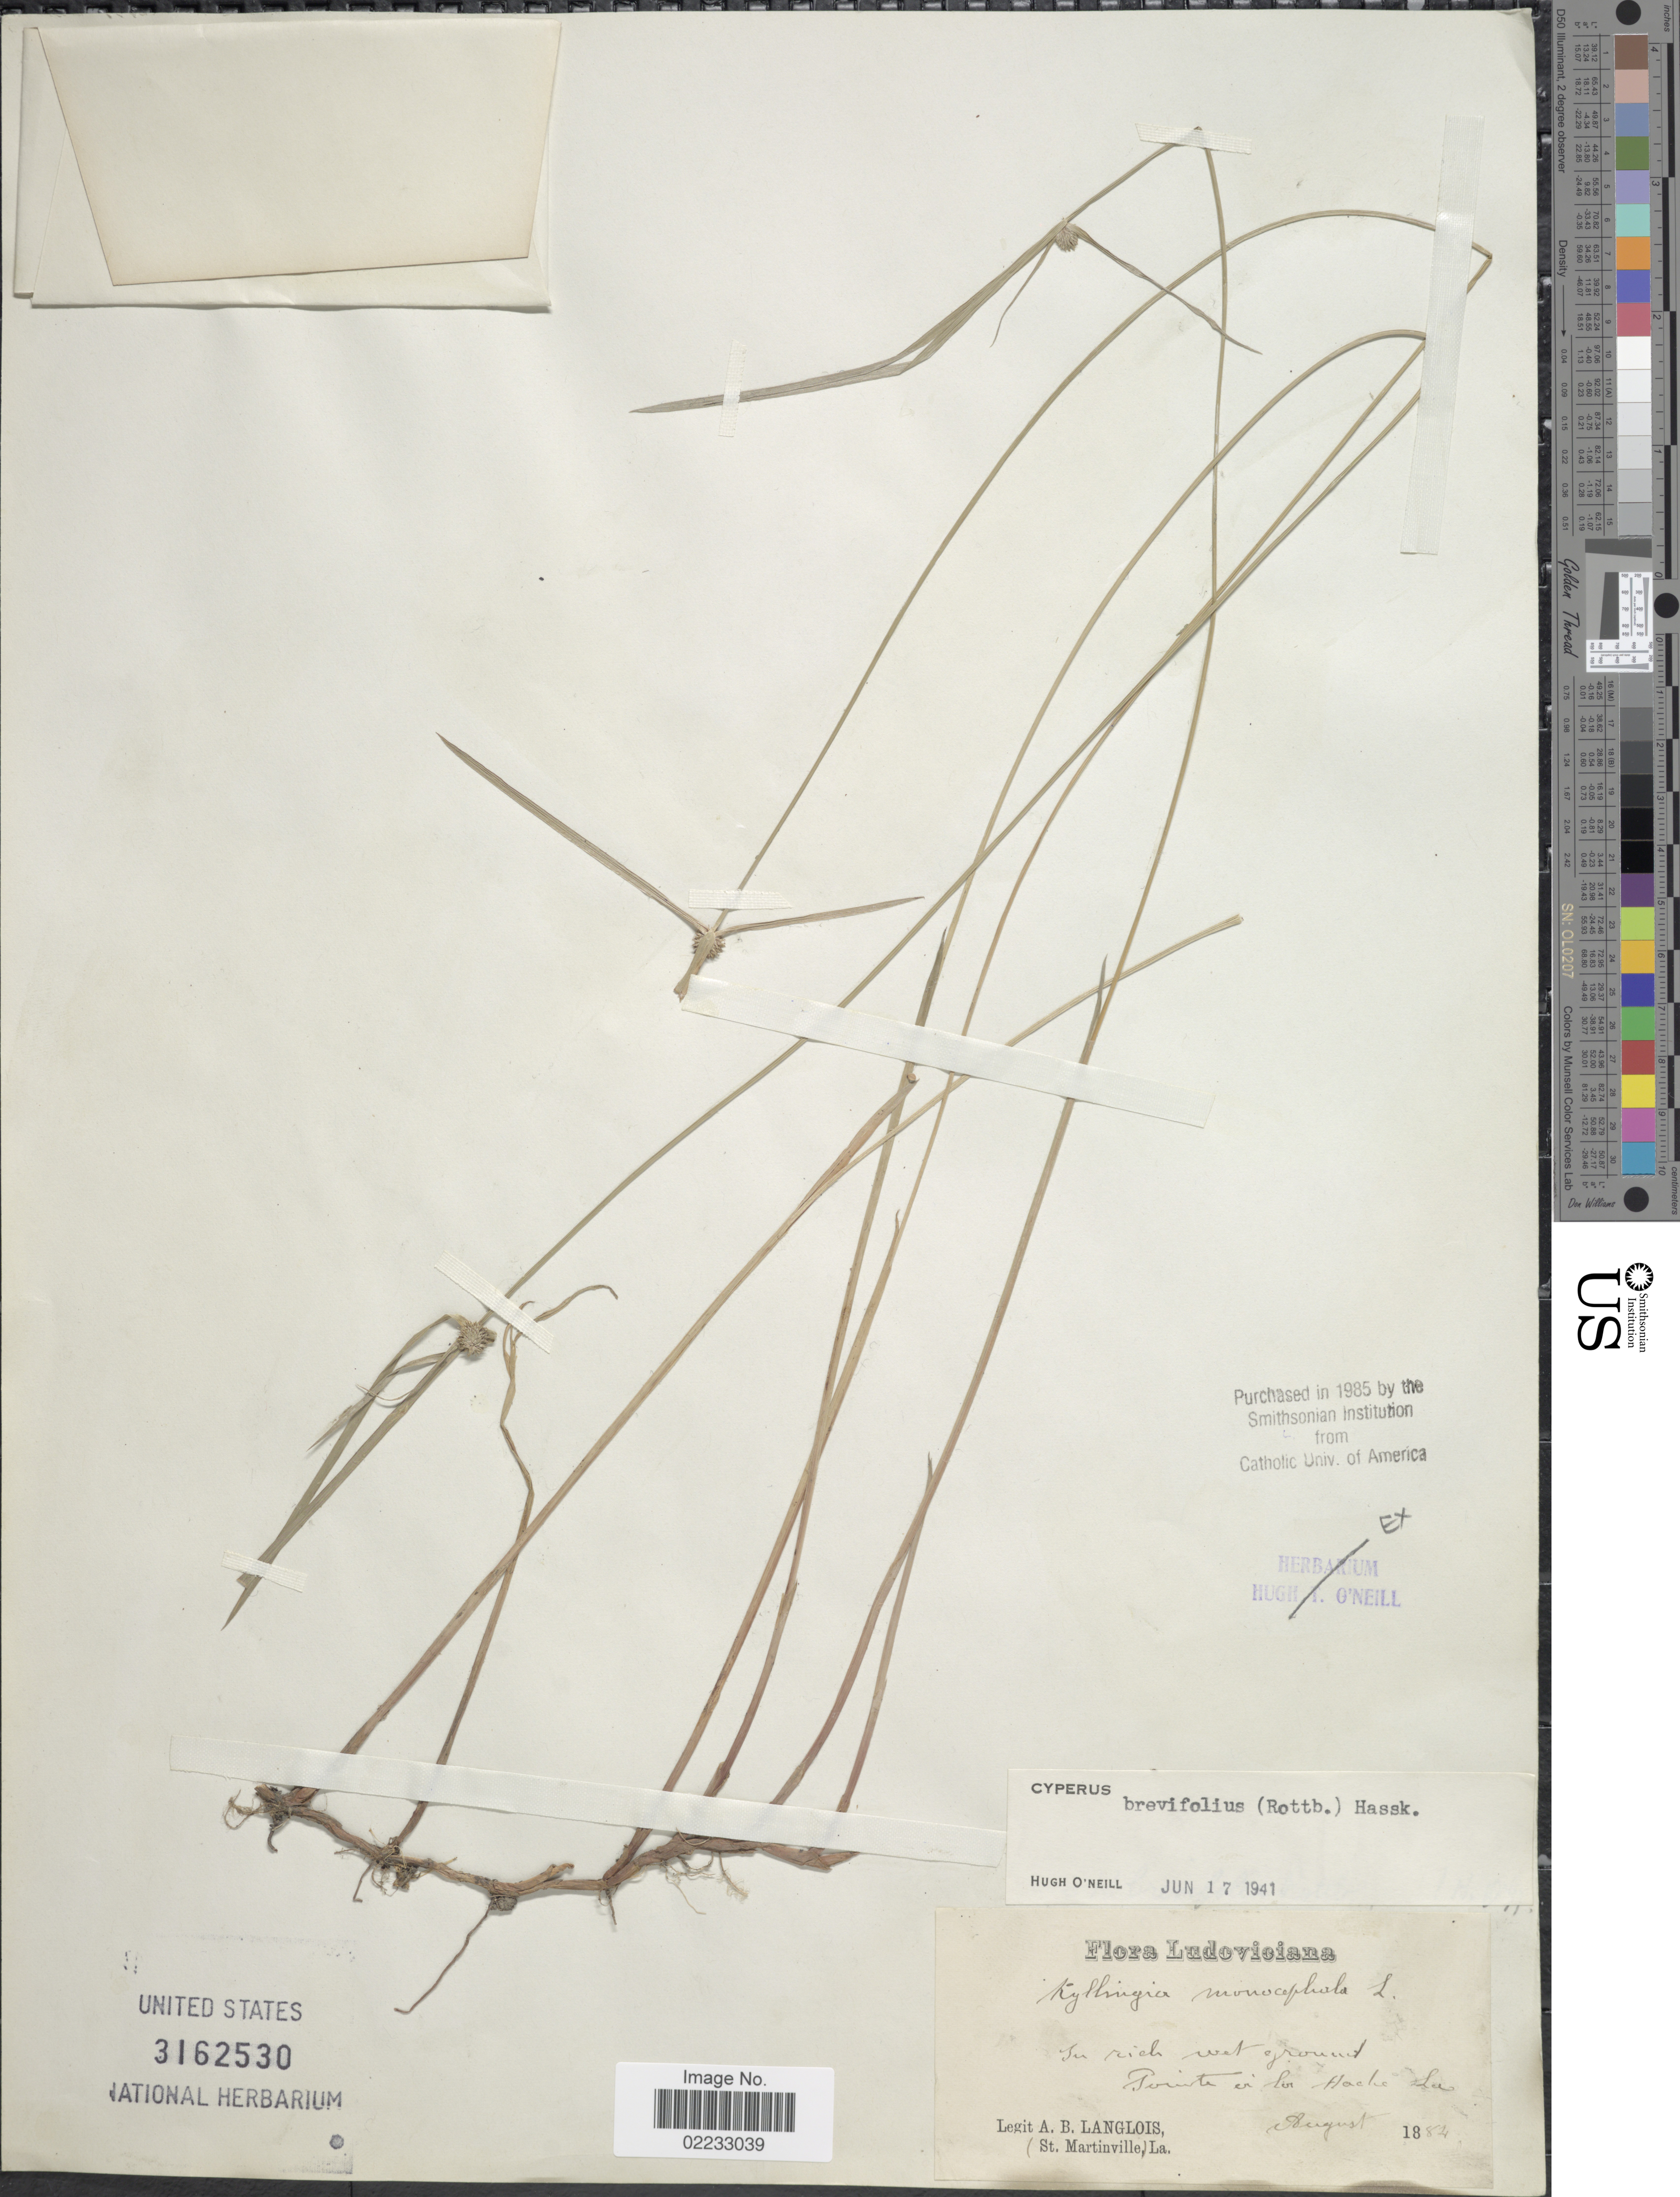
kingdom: Plantae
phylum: Tracheophyta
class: Liliopsida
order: Poales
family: Cyperaceae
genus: Cyperus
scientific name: Cyperus brevifolius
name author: (Rottb.) Hassk.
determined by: Strong, M. T., (US), Smithsonian Institution - National Museum of Natural History (UNITED STATES)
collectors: A. Langlois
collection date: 1884-08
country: United States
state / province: Louisiana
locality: Pointe à la Hache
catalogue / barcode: US 3162530